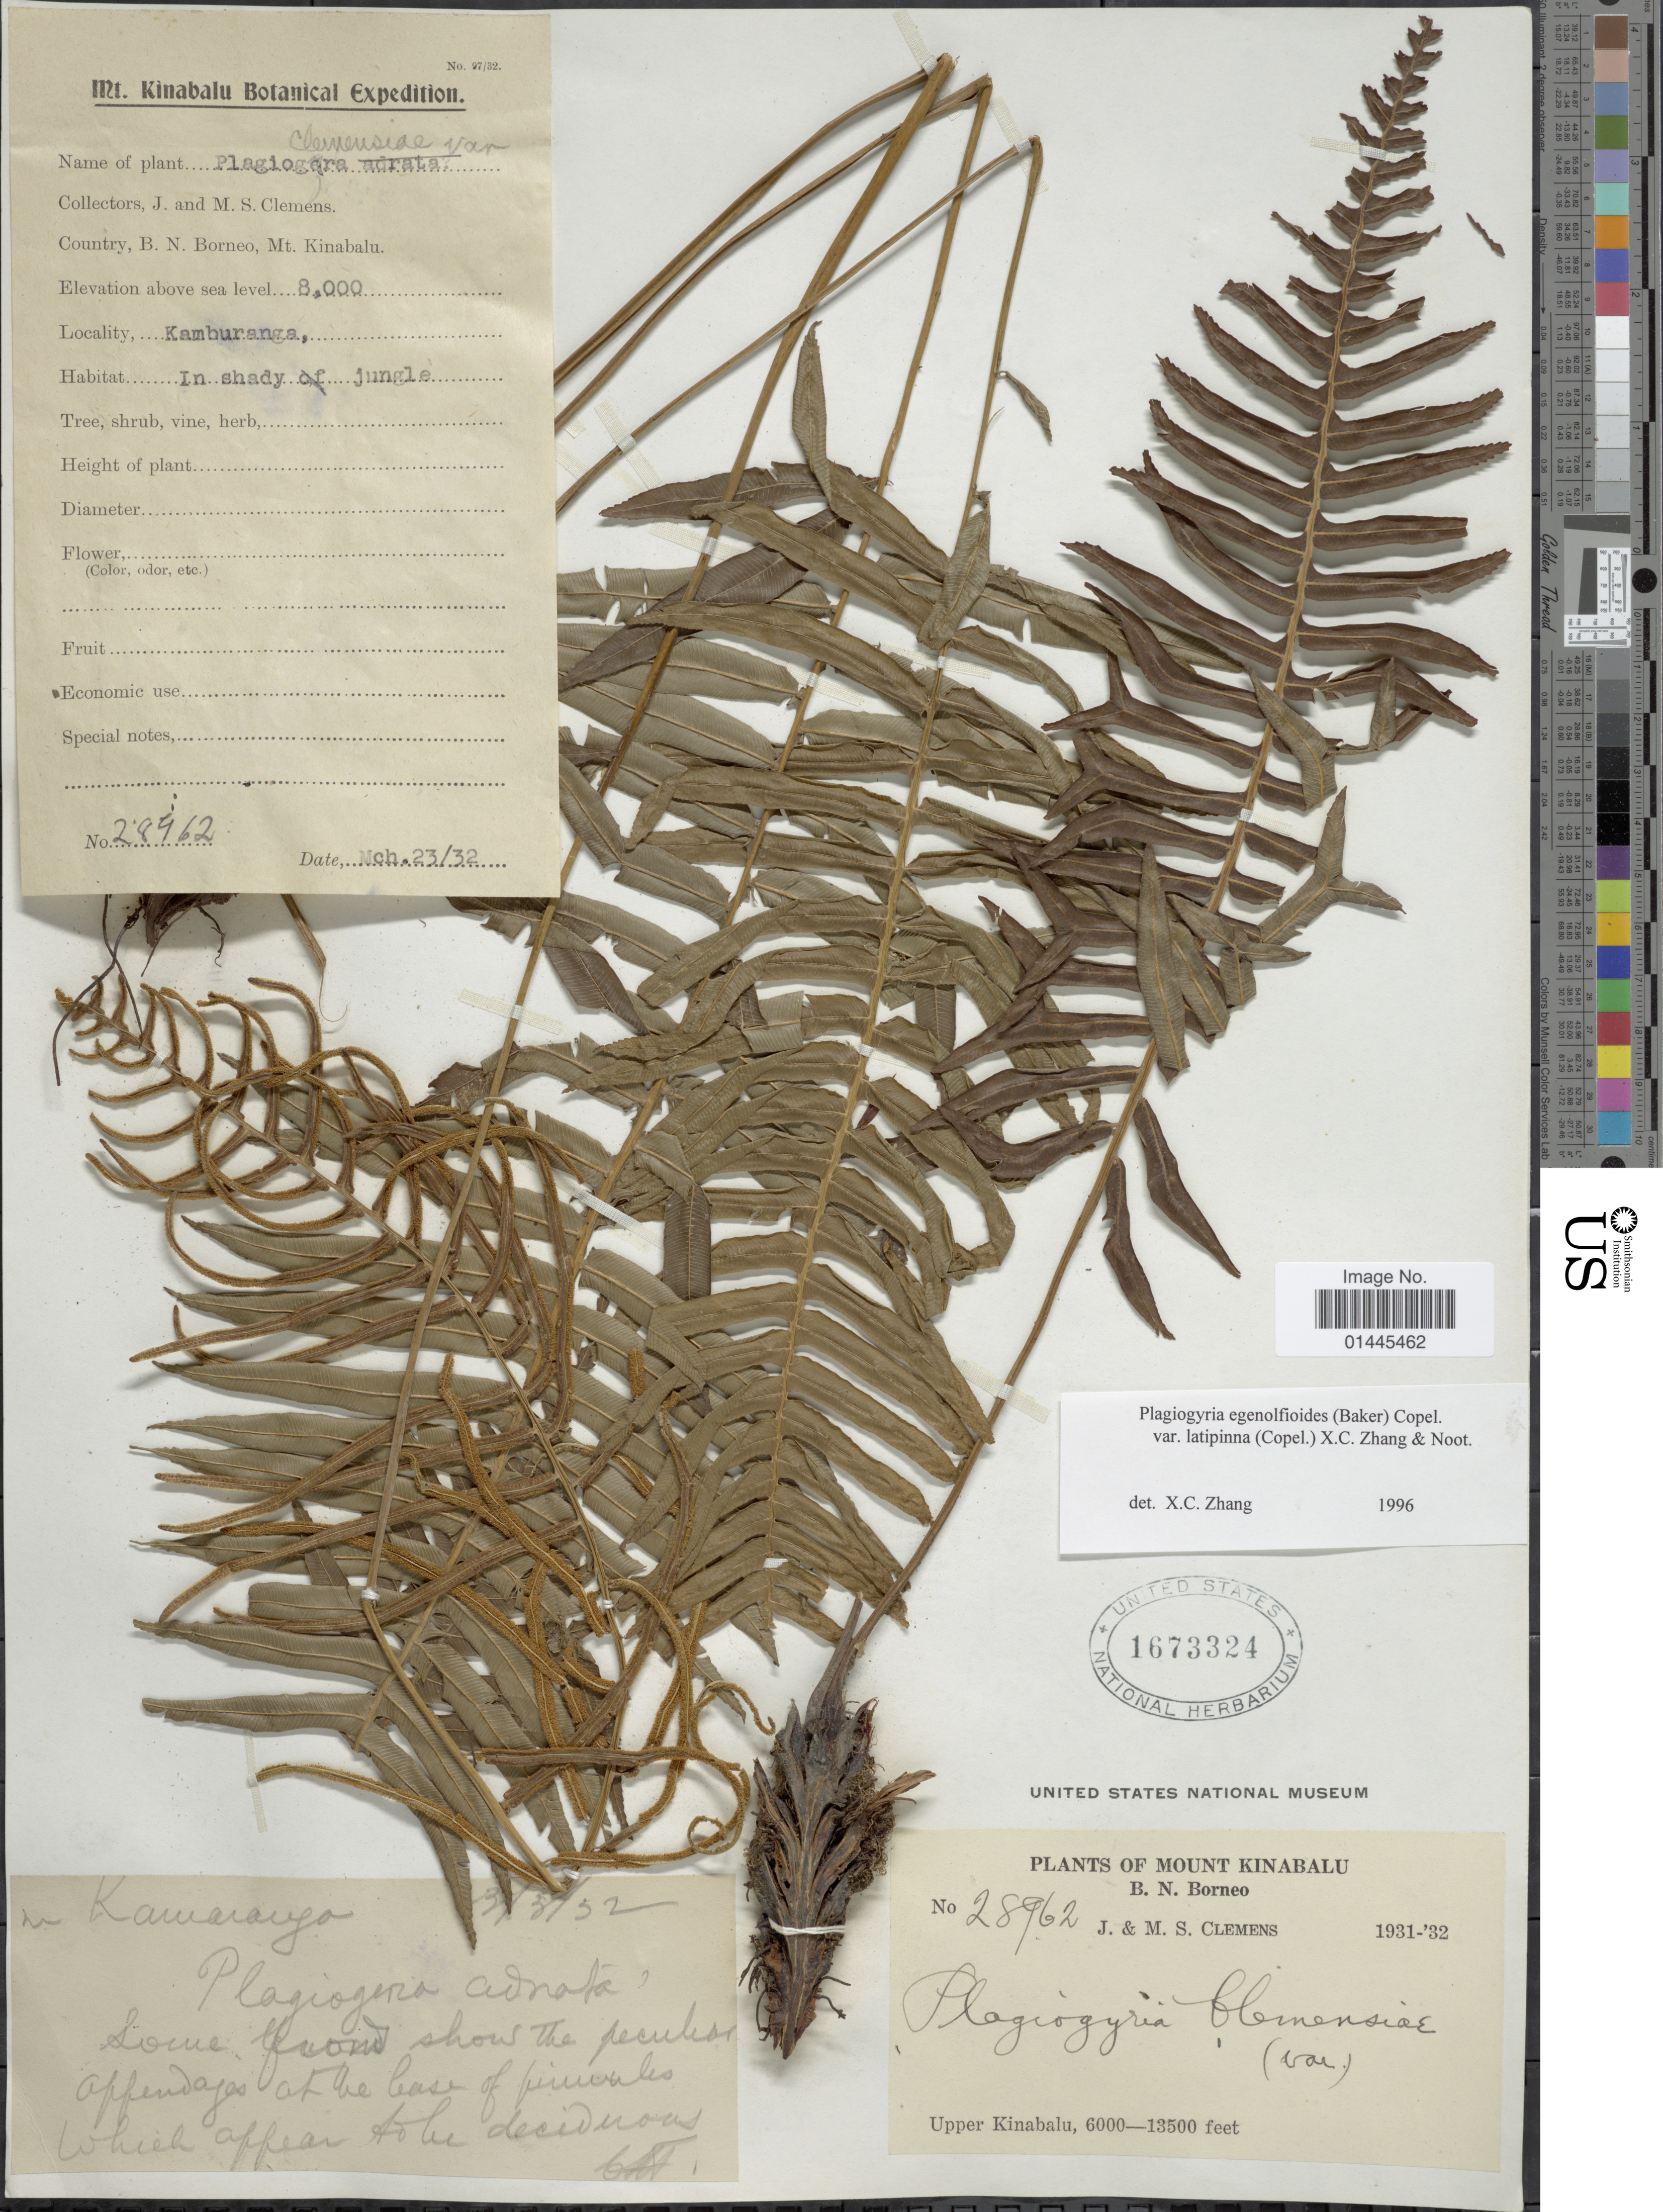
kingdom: Plantae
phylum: Tracheophyta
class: Polypodiopsida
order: Cyatheales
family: Plagiogyriaceae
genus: Plagiogyria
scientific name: Plagiogyria egenolfioides var. latipinna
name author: (Copel.) X.C. Zhang & Noot.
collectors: J. Clemens & M. S. Clemens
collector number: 28962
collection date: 1932-03-03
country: Malaysia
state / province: Sabah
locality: Mount Kinabalu, upper Kinabalu, B.N. Borneo.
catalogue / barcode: US 1673324